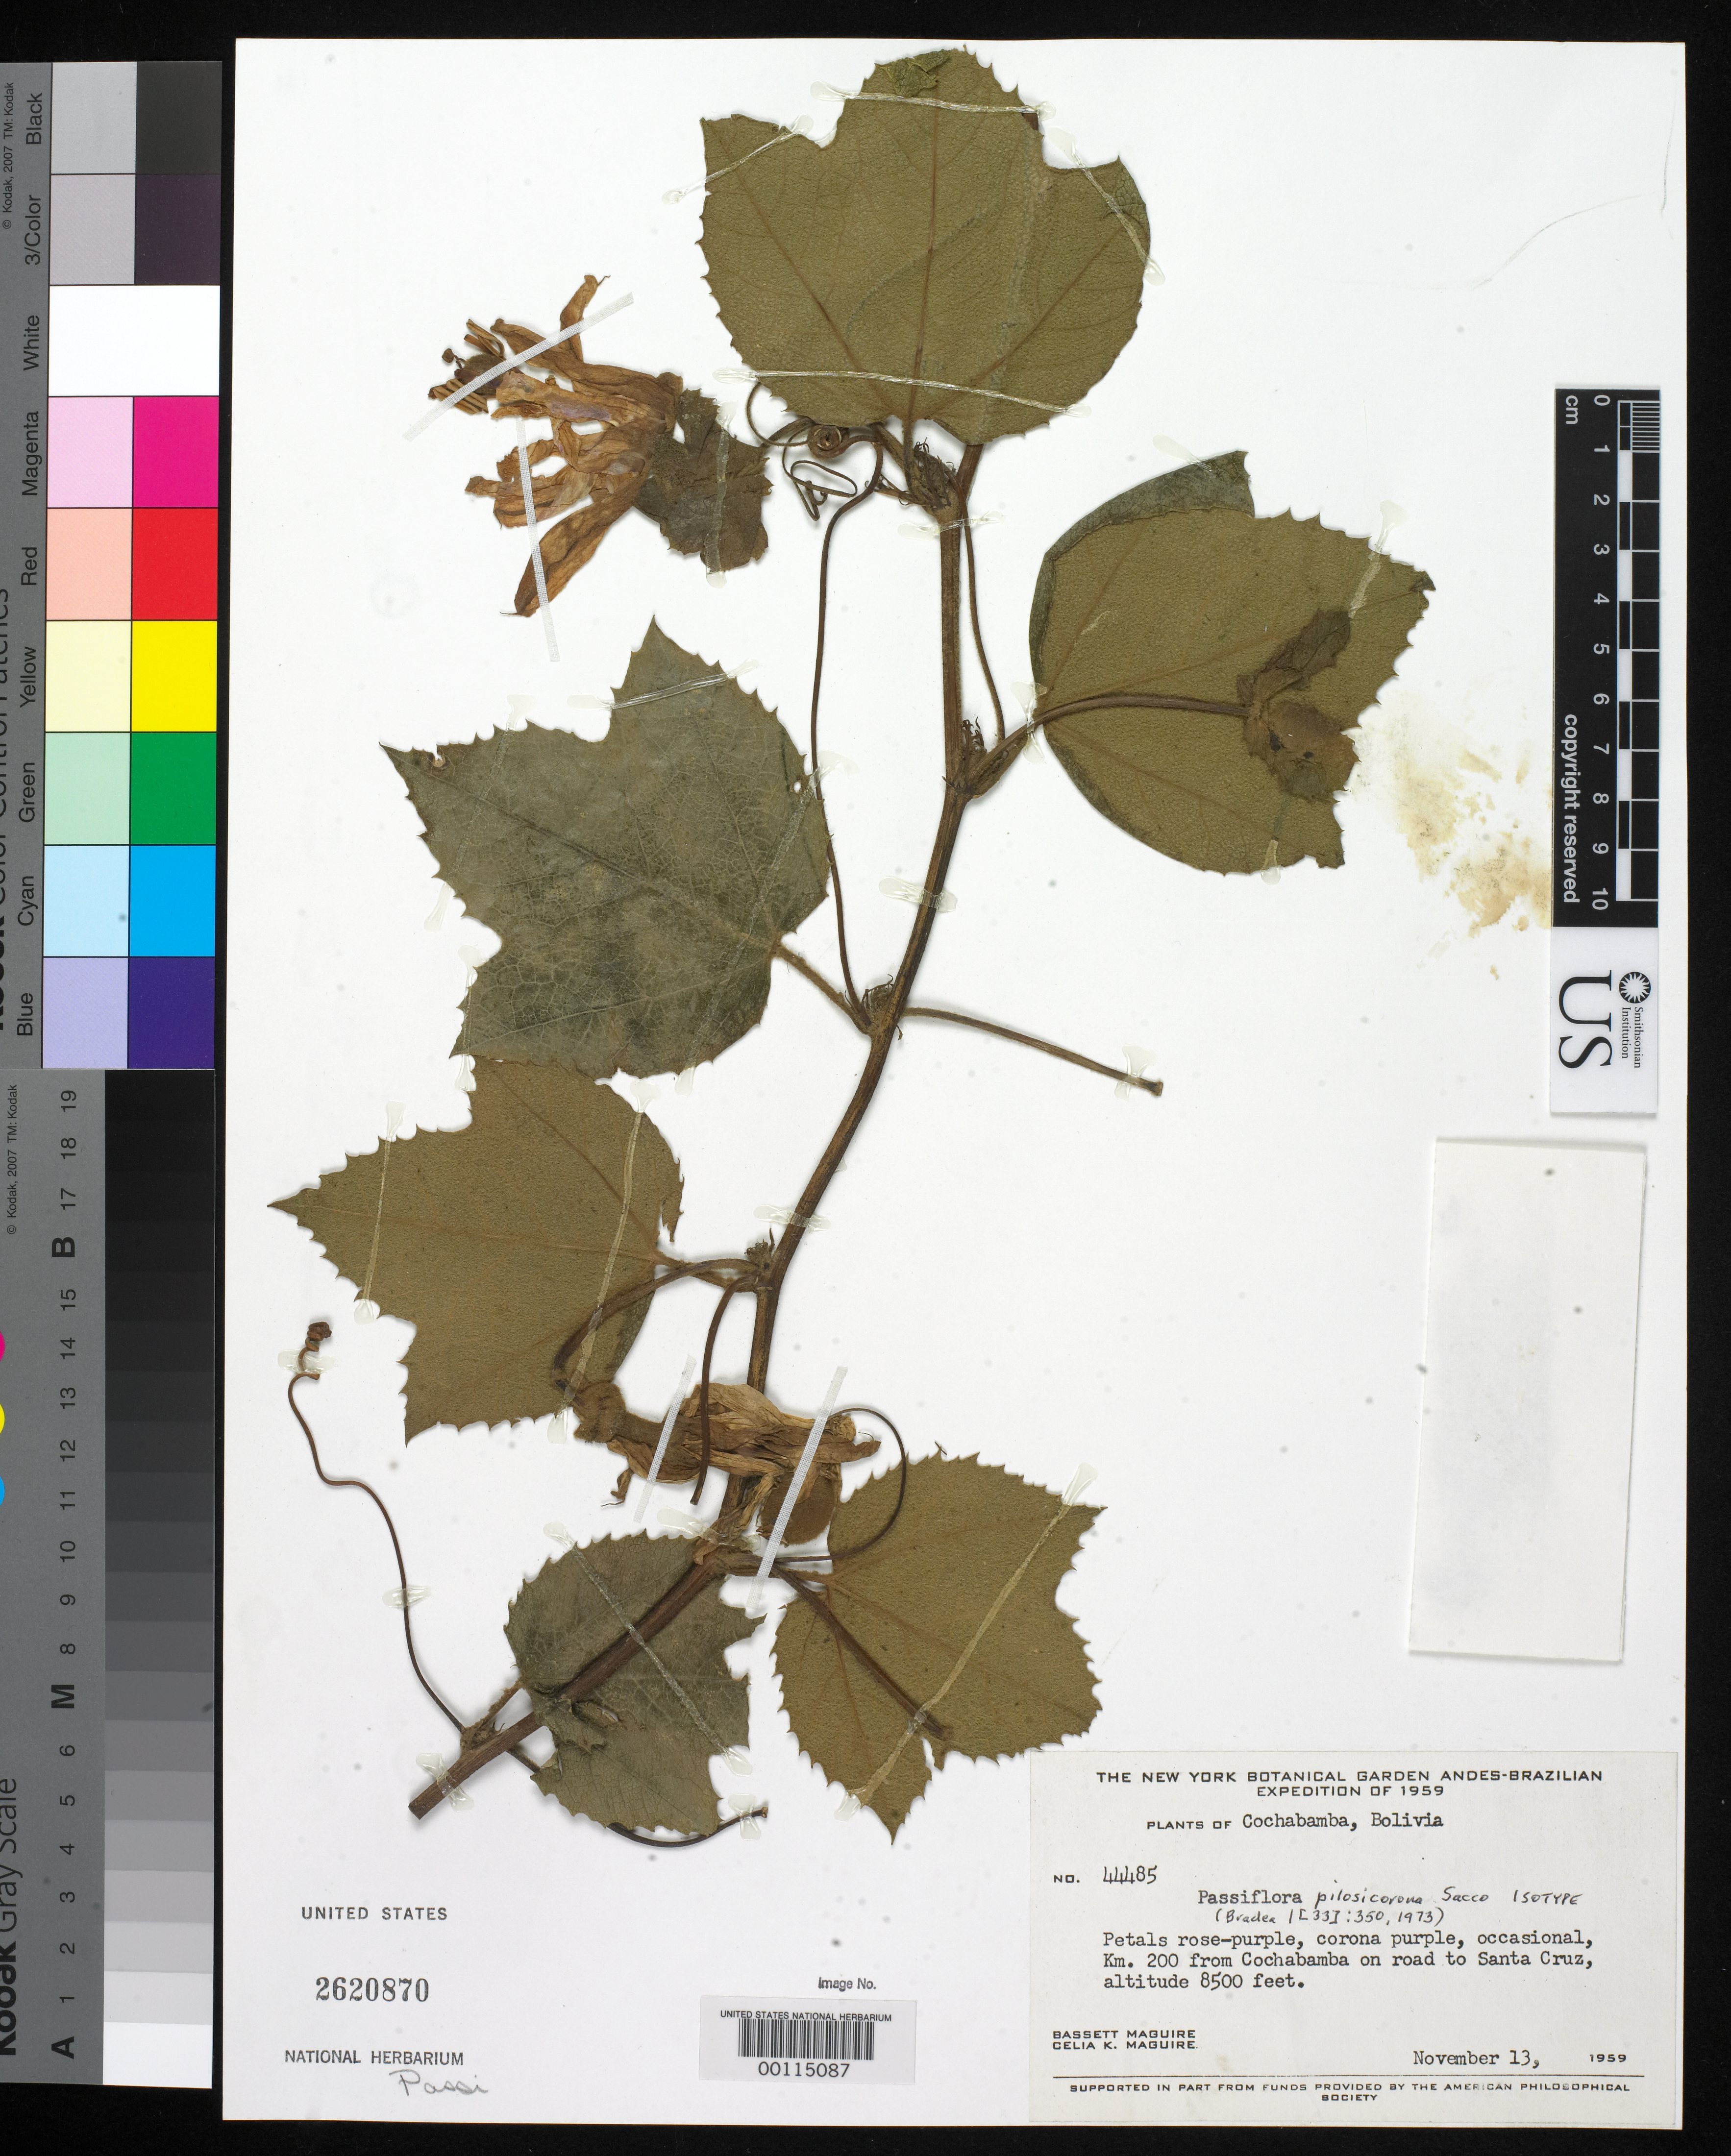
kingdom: Plantae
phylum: Tracheophyta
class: Magnoliopsida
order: Malpighiales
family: Passifloraceae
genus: Passiflora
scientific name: Passiflora pilosicorona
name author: Sacco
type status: Isotype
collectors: B. Maguire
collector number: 44485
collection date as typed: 13 Nov 1959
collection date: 1959-11-13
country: Bolivia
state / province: Cochabamba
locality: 200 km. from Cochabamba toward Santa Cruz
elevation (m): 2591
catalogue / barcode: US 2620870